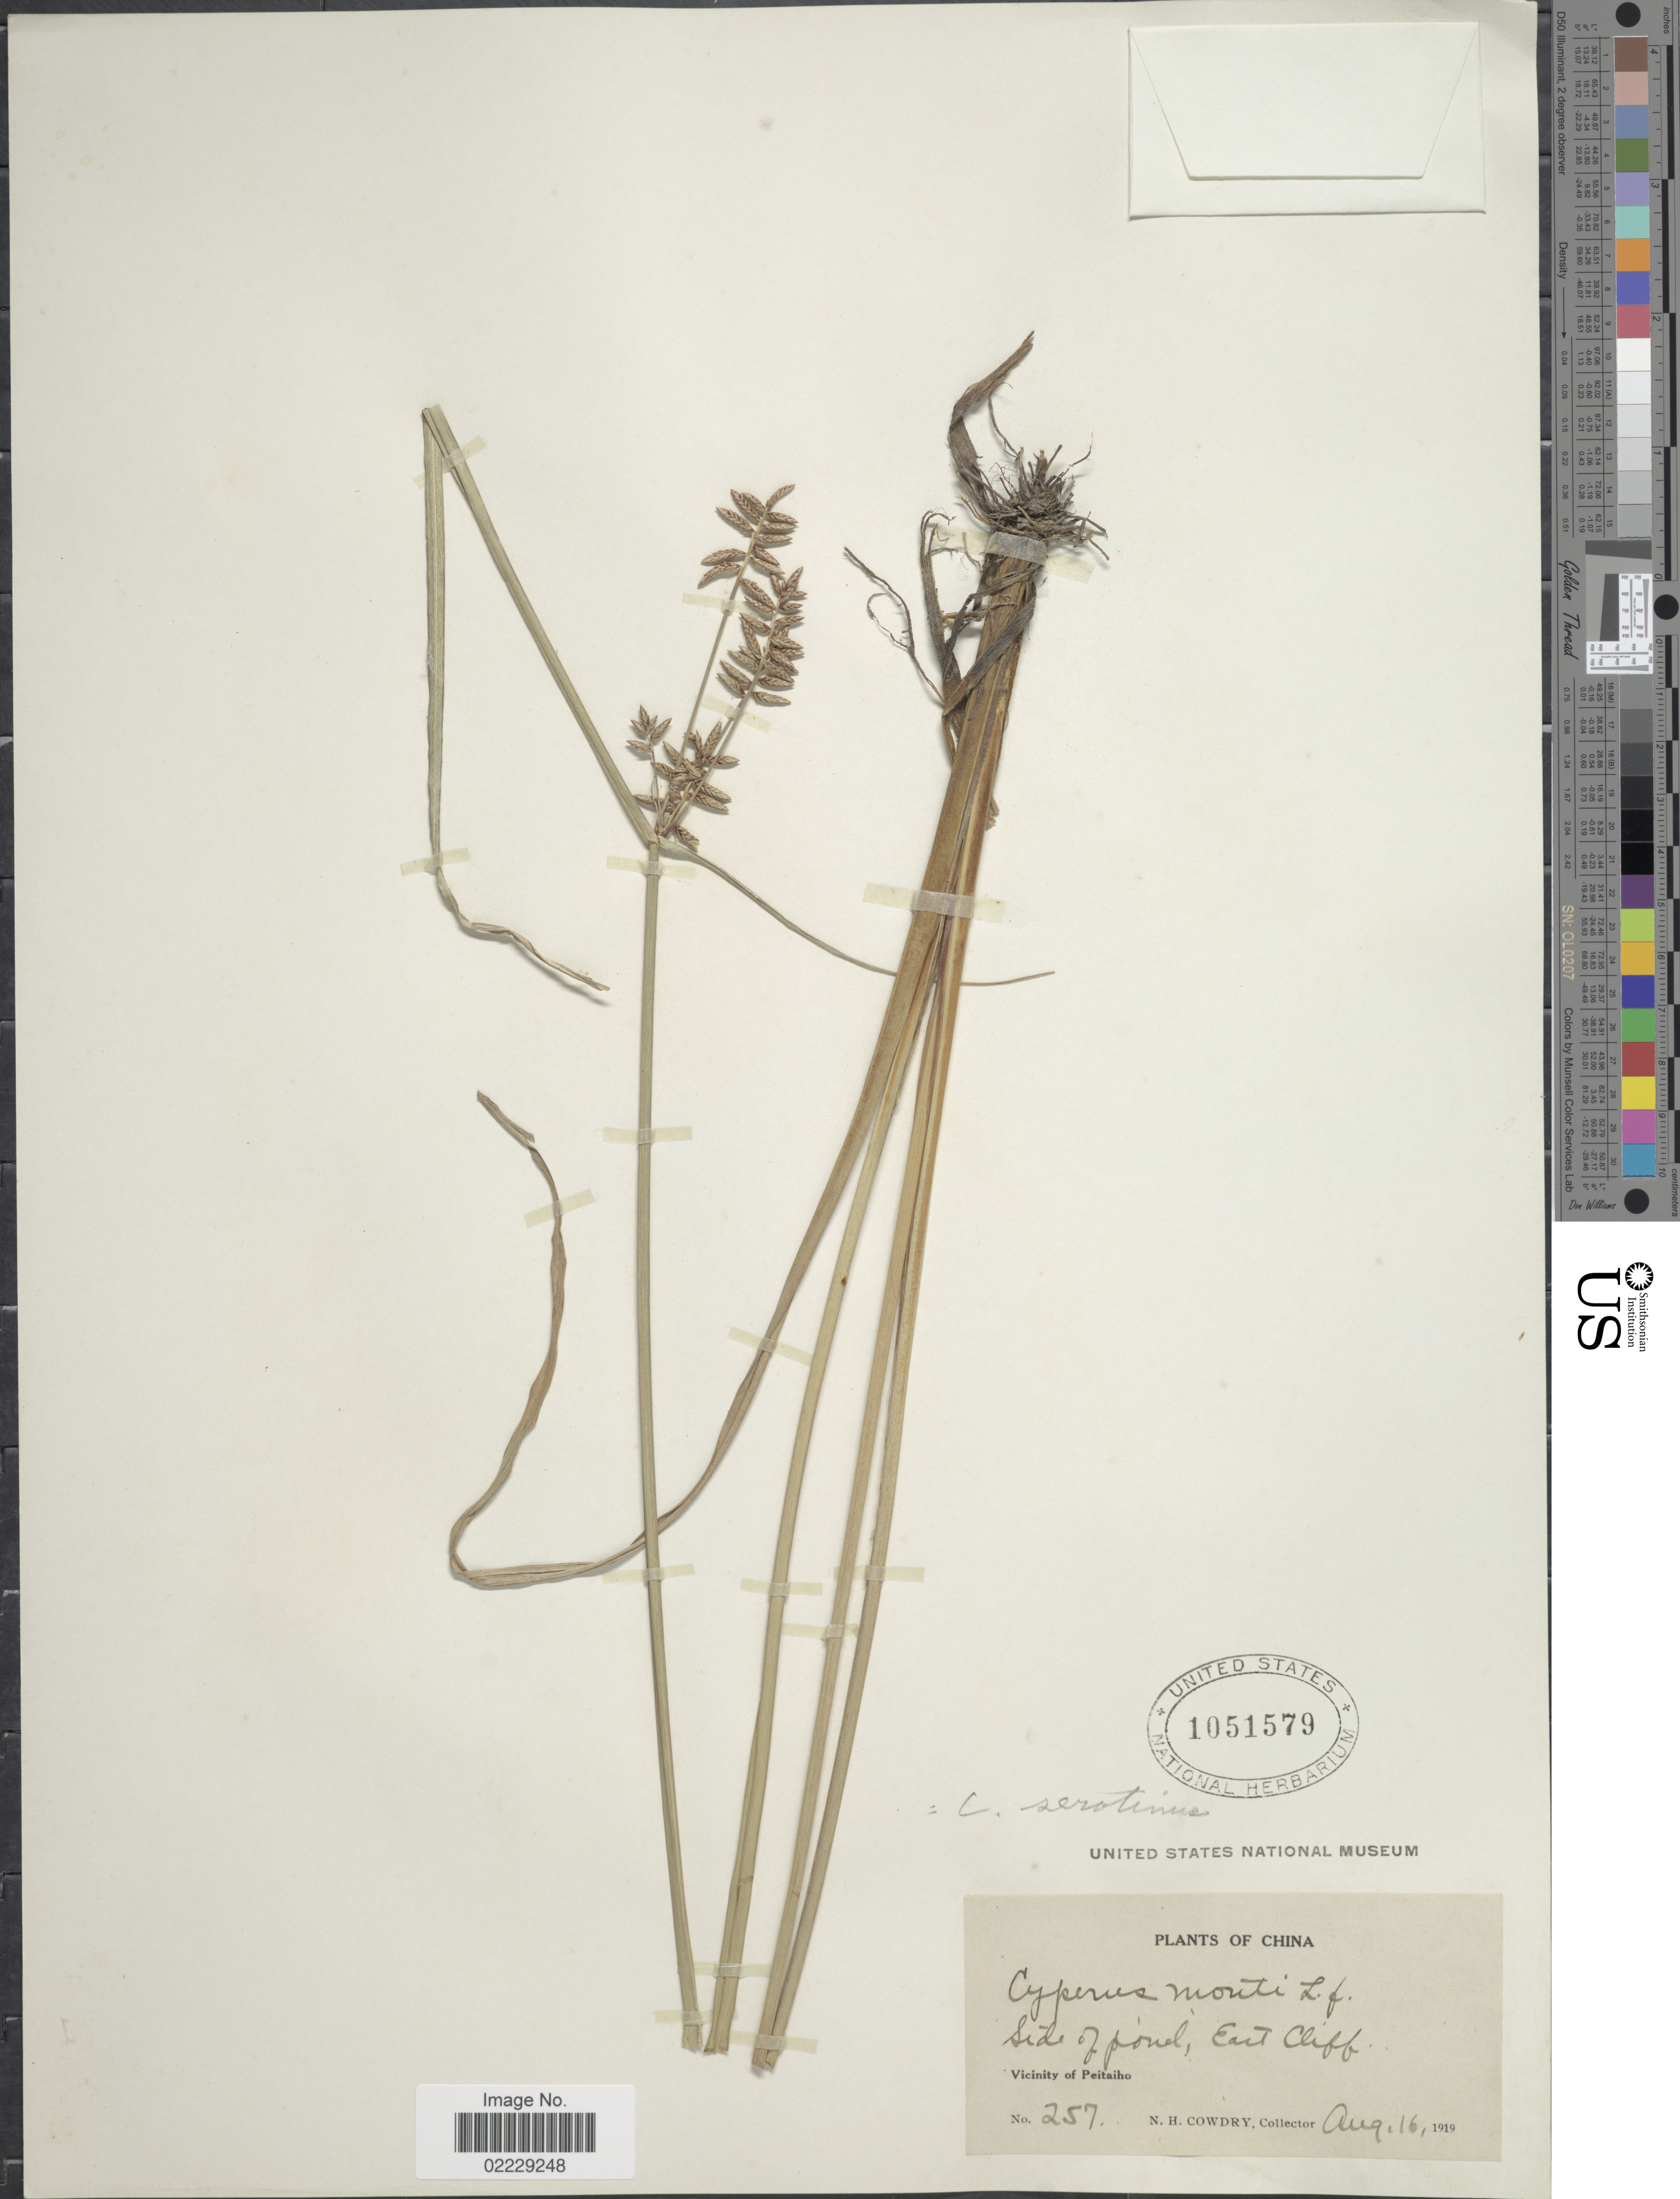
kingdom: Plantae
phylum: Tracheophyta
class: Liliopsida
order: Poales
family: Cyperaceae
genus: Cyperus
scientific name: Cyperus serotinus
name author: Rottb.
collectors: N. H. Cowdry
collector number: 257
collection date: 1919-08-16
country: China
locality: Side of ponel [interpreted], East Cliff, Vicinity of Peitaiho.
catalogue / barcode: US 1051579